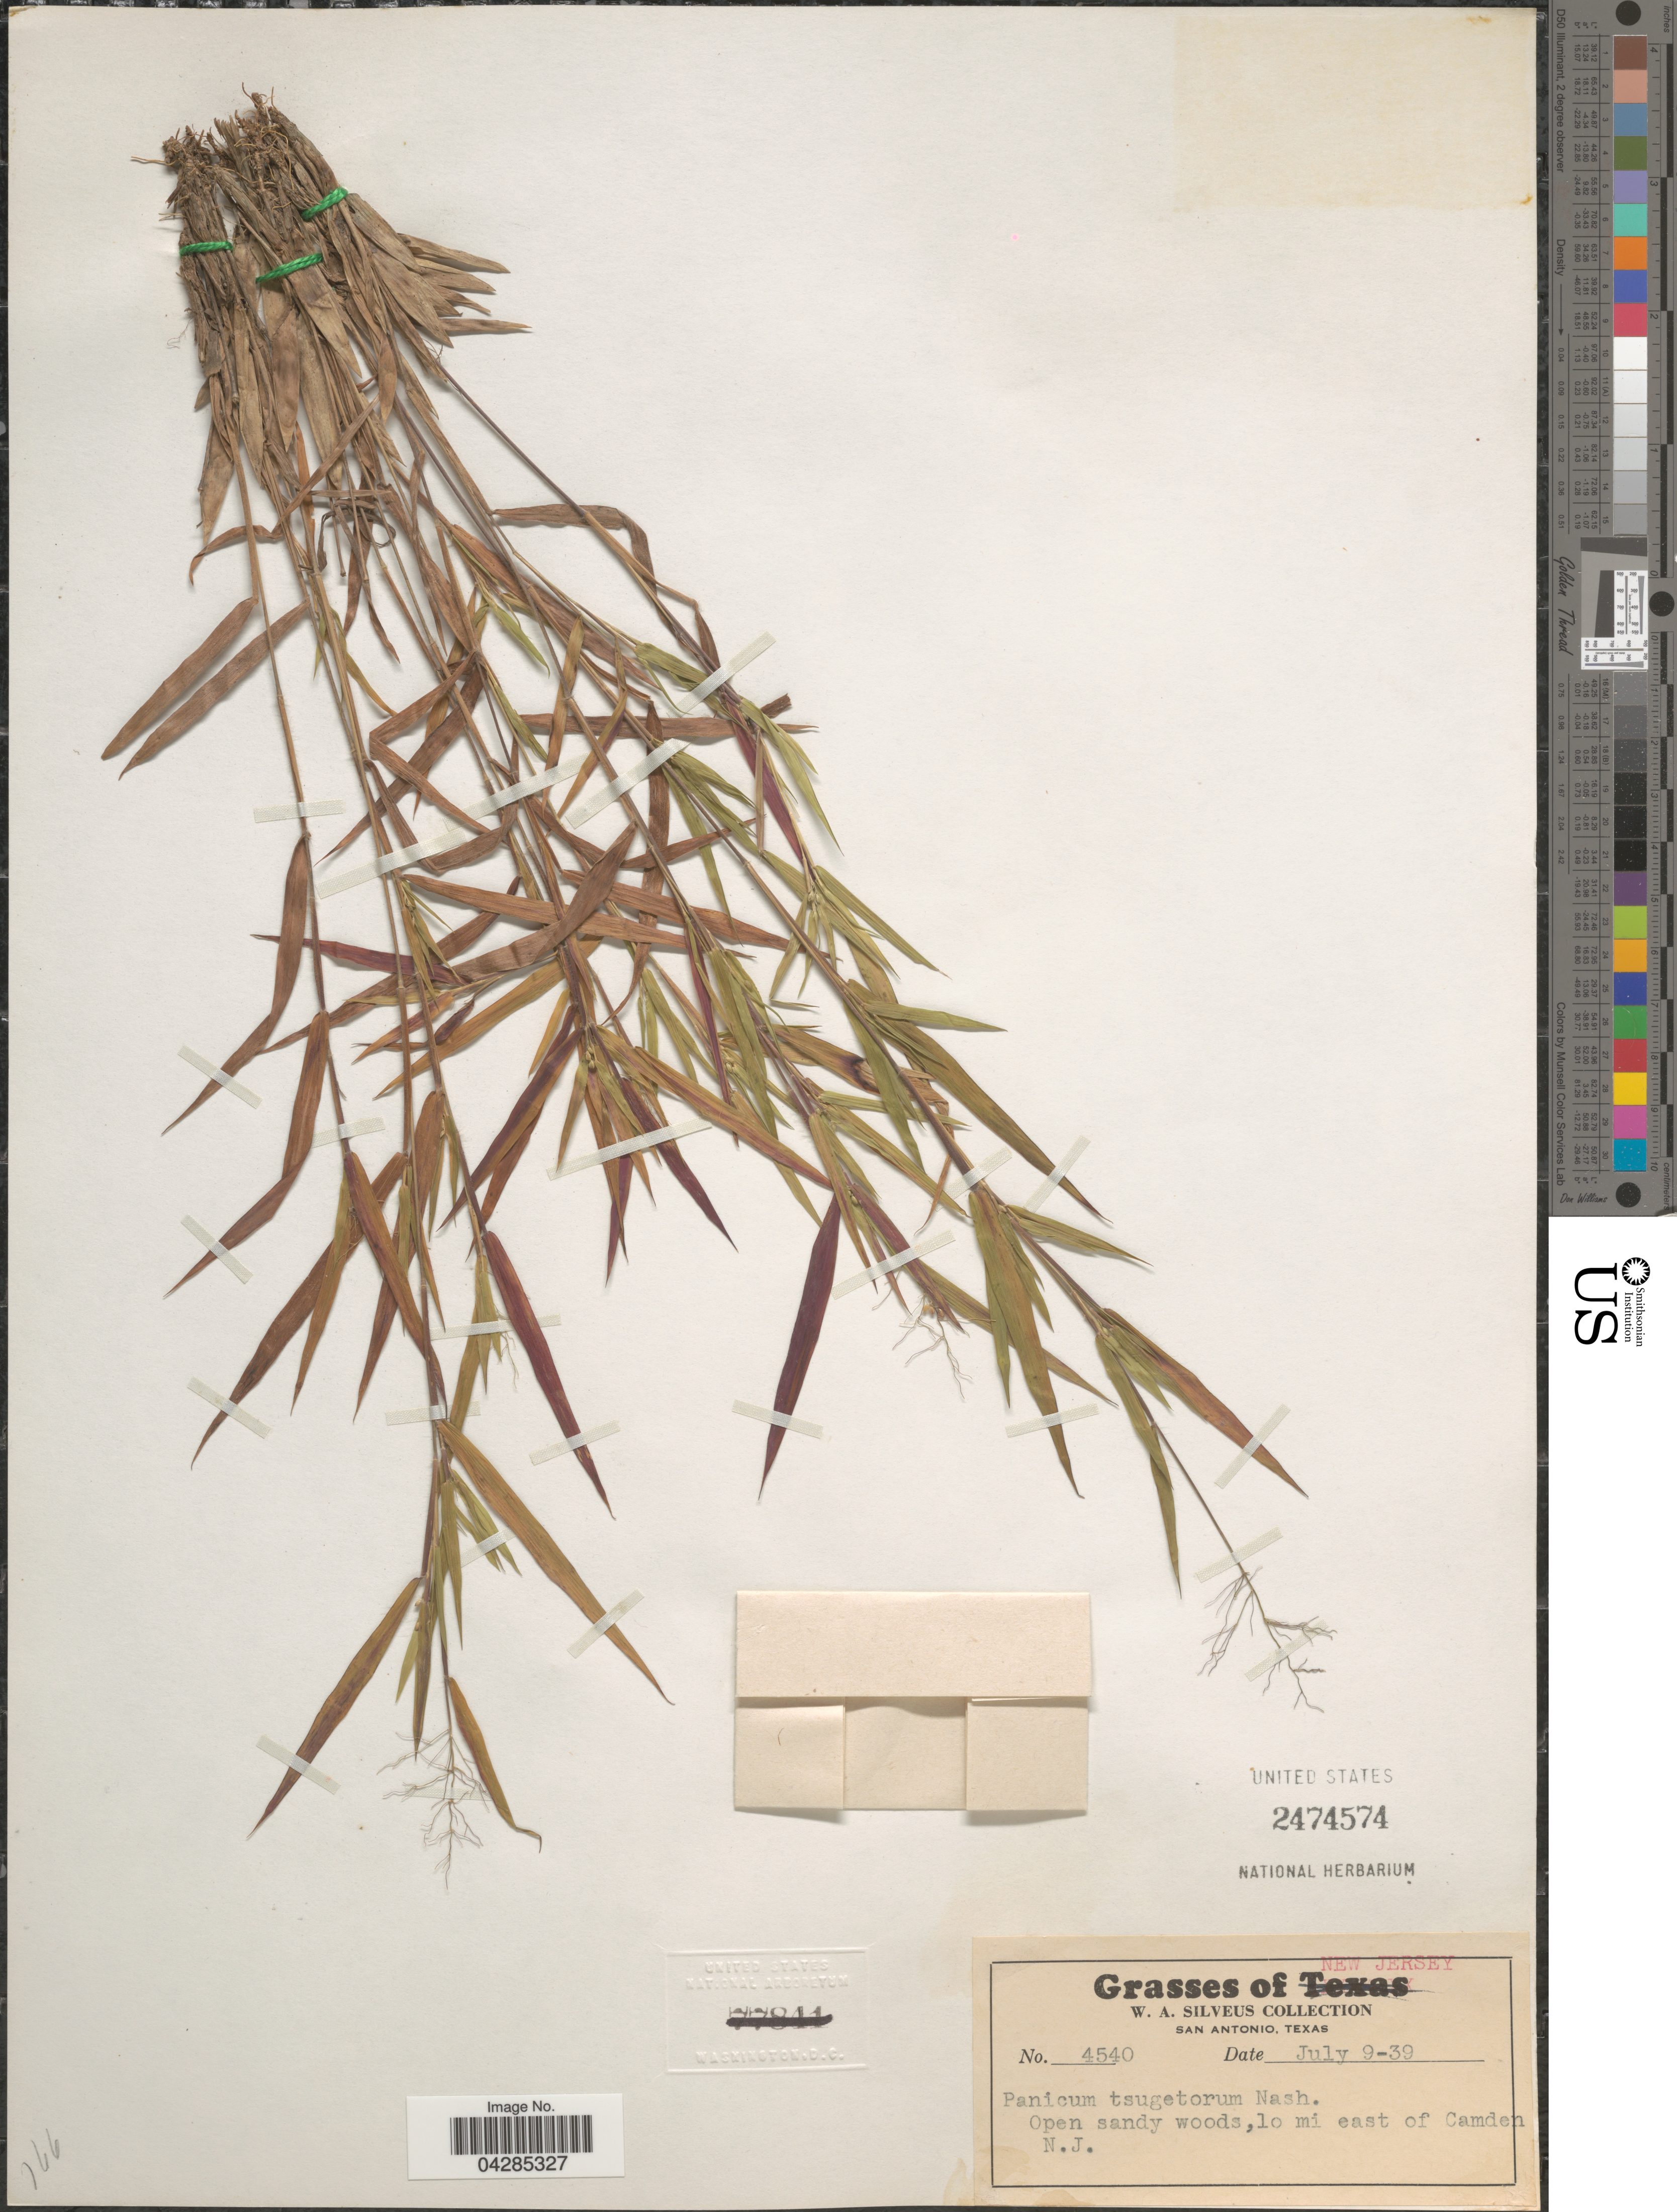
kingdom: Plantae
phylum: Tracheophyta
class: Liliopsida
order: Poales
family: Poaceae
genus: Dichanthelium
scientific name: Dichanthelium portoricense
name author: (Desv. ex Ham.) B.F. Hansen & Wunderlin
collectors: W. Silveus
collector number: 4540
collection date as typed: Transcribed d/m/y: 9/7/39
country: United States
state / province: New Jersey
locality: Open sandy woods, 10 mi east of Camden.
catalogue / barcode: US 2474574